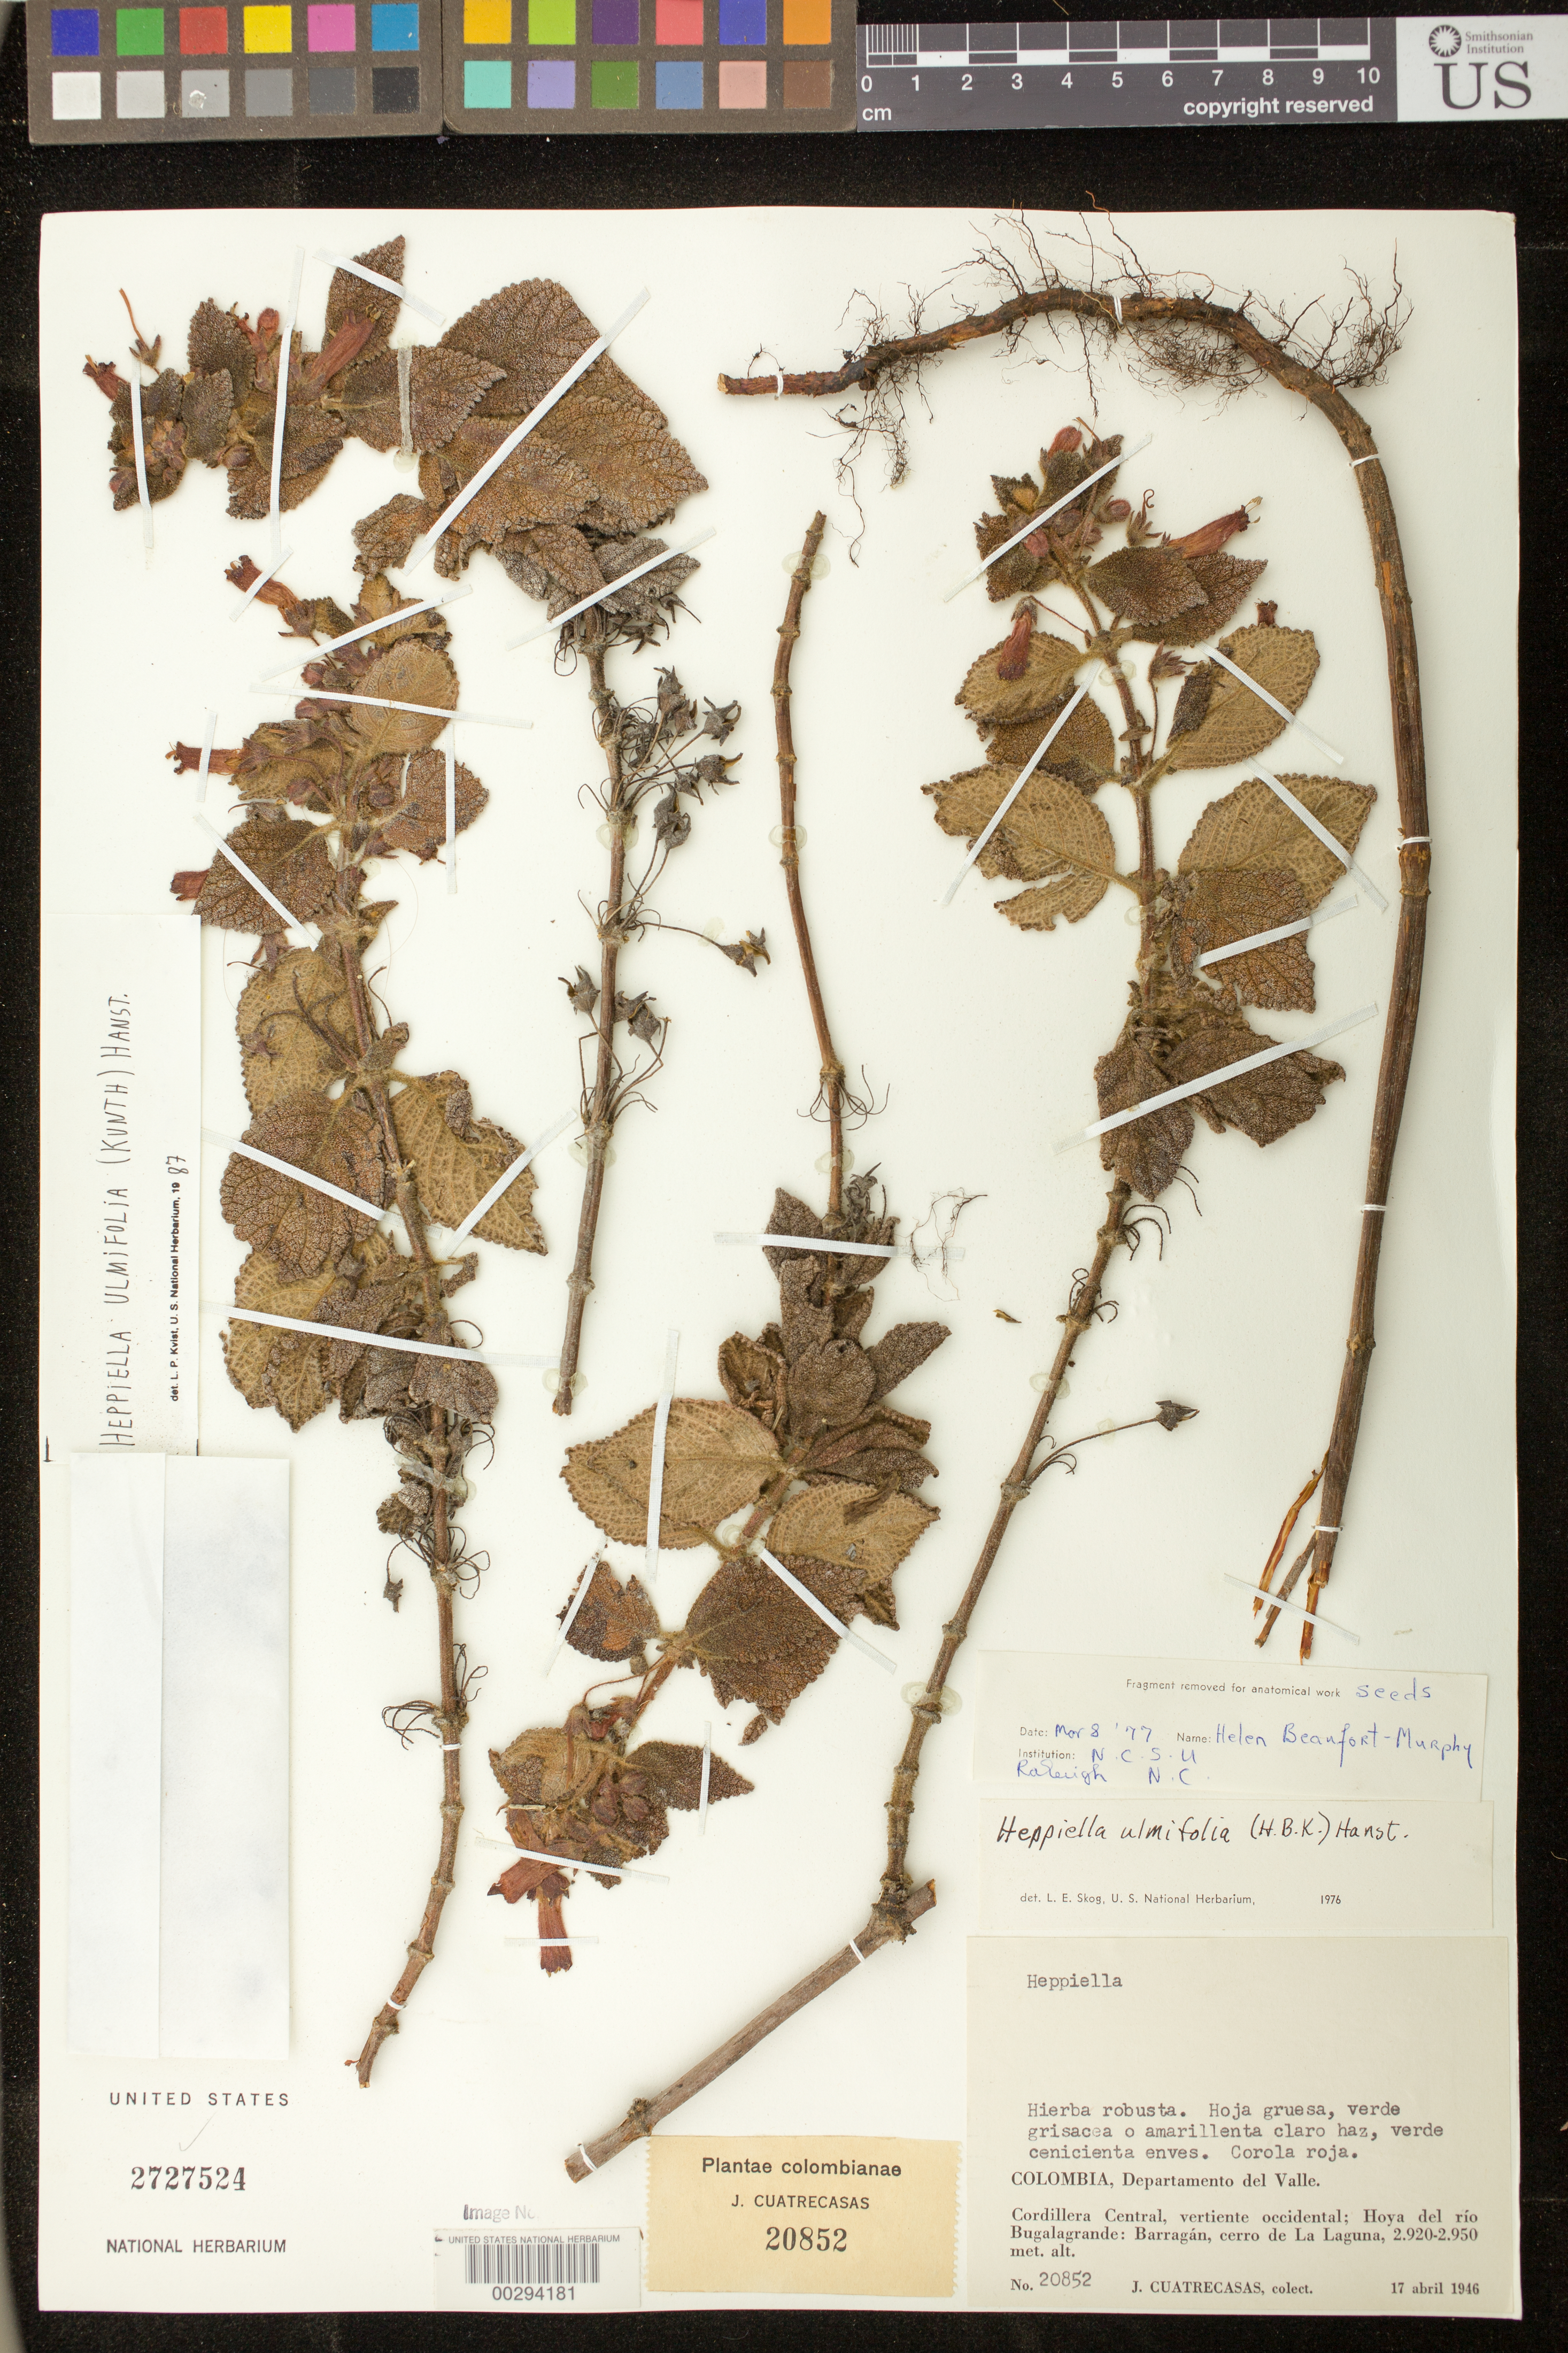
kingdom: Plantae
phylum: Tracheophyta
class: Magnoliopsida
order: Lamiales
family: Gesneriaceae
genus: Heppiella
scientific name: Heppiella ulmifolia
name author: (Kunth) Hanst.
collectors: J. Cuatrecasas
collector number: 20852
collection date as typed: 17 Apr 1946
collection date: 1946-04-17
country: Colombia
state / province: Valle del Cauca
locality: Cordillera Central, western slope, valley of Rio Bugalagrande, Barragan, Cerro de la Laguna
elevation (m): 2920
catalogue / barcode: US 2727524